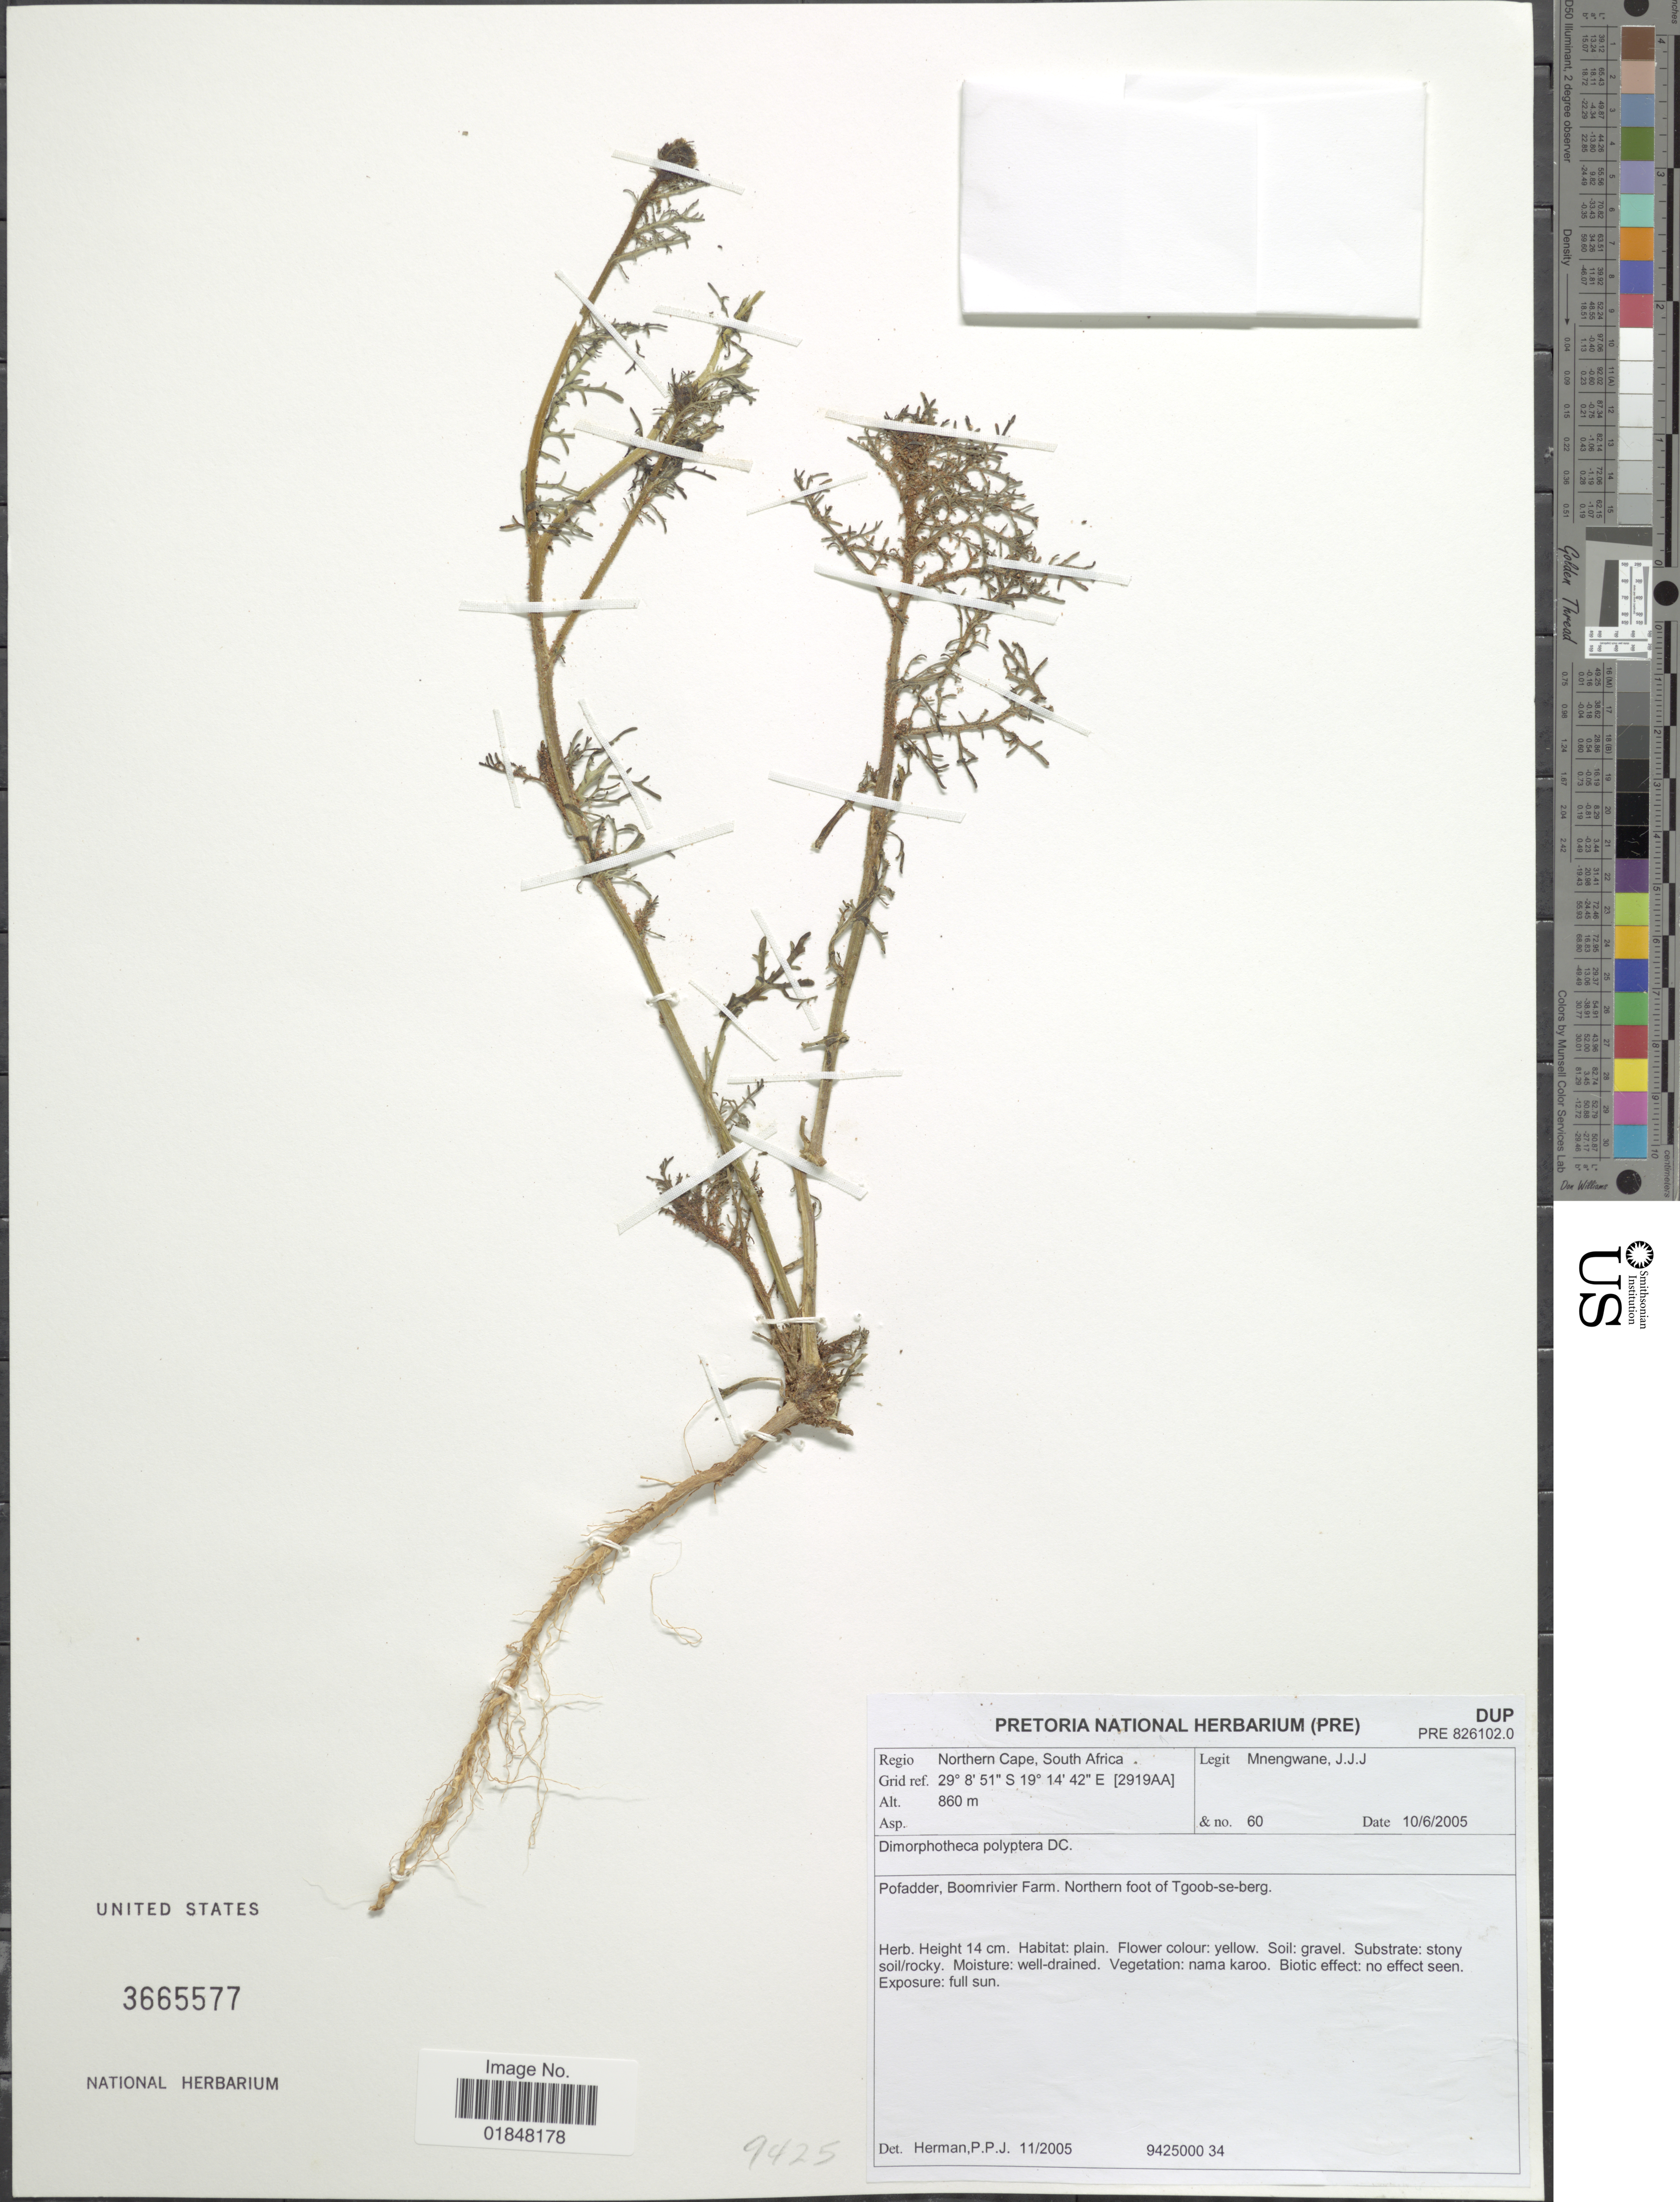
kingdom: Plantae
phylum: Tracheophyta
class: Magnoliopsida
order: Asterales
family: Asteraceae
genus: Osteospermum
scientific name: Osteospermum polypterum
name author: (DC.) Sadler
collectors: J. Mnengwane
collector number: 60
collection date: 2005-06-10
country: South Africa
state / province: Northern Cape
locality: Pofadder, Boomrivier Farm. Northern foot of Tgoob-se-berg (2919AA)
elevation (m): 860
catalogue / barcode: US 3665577